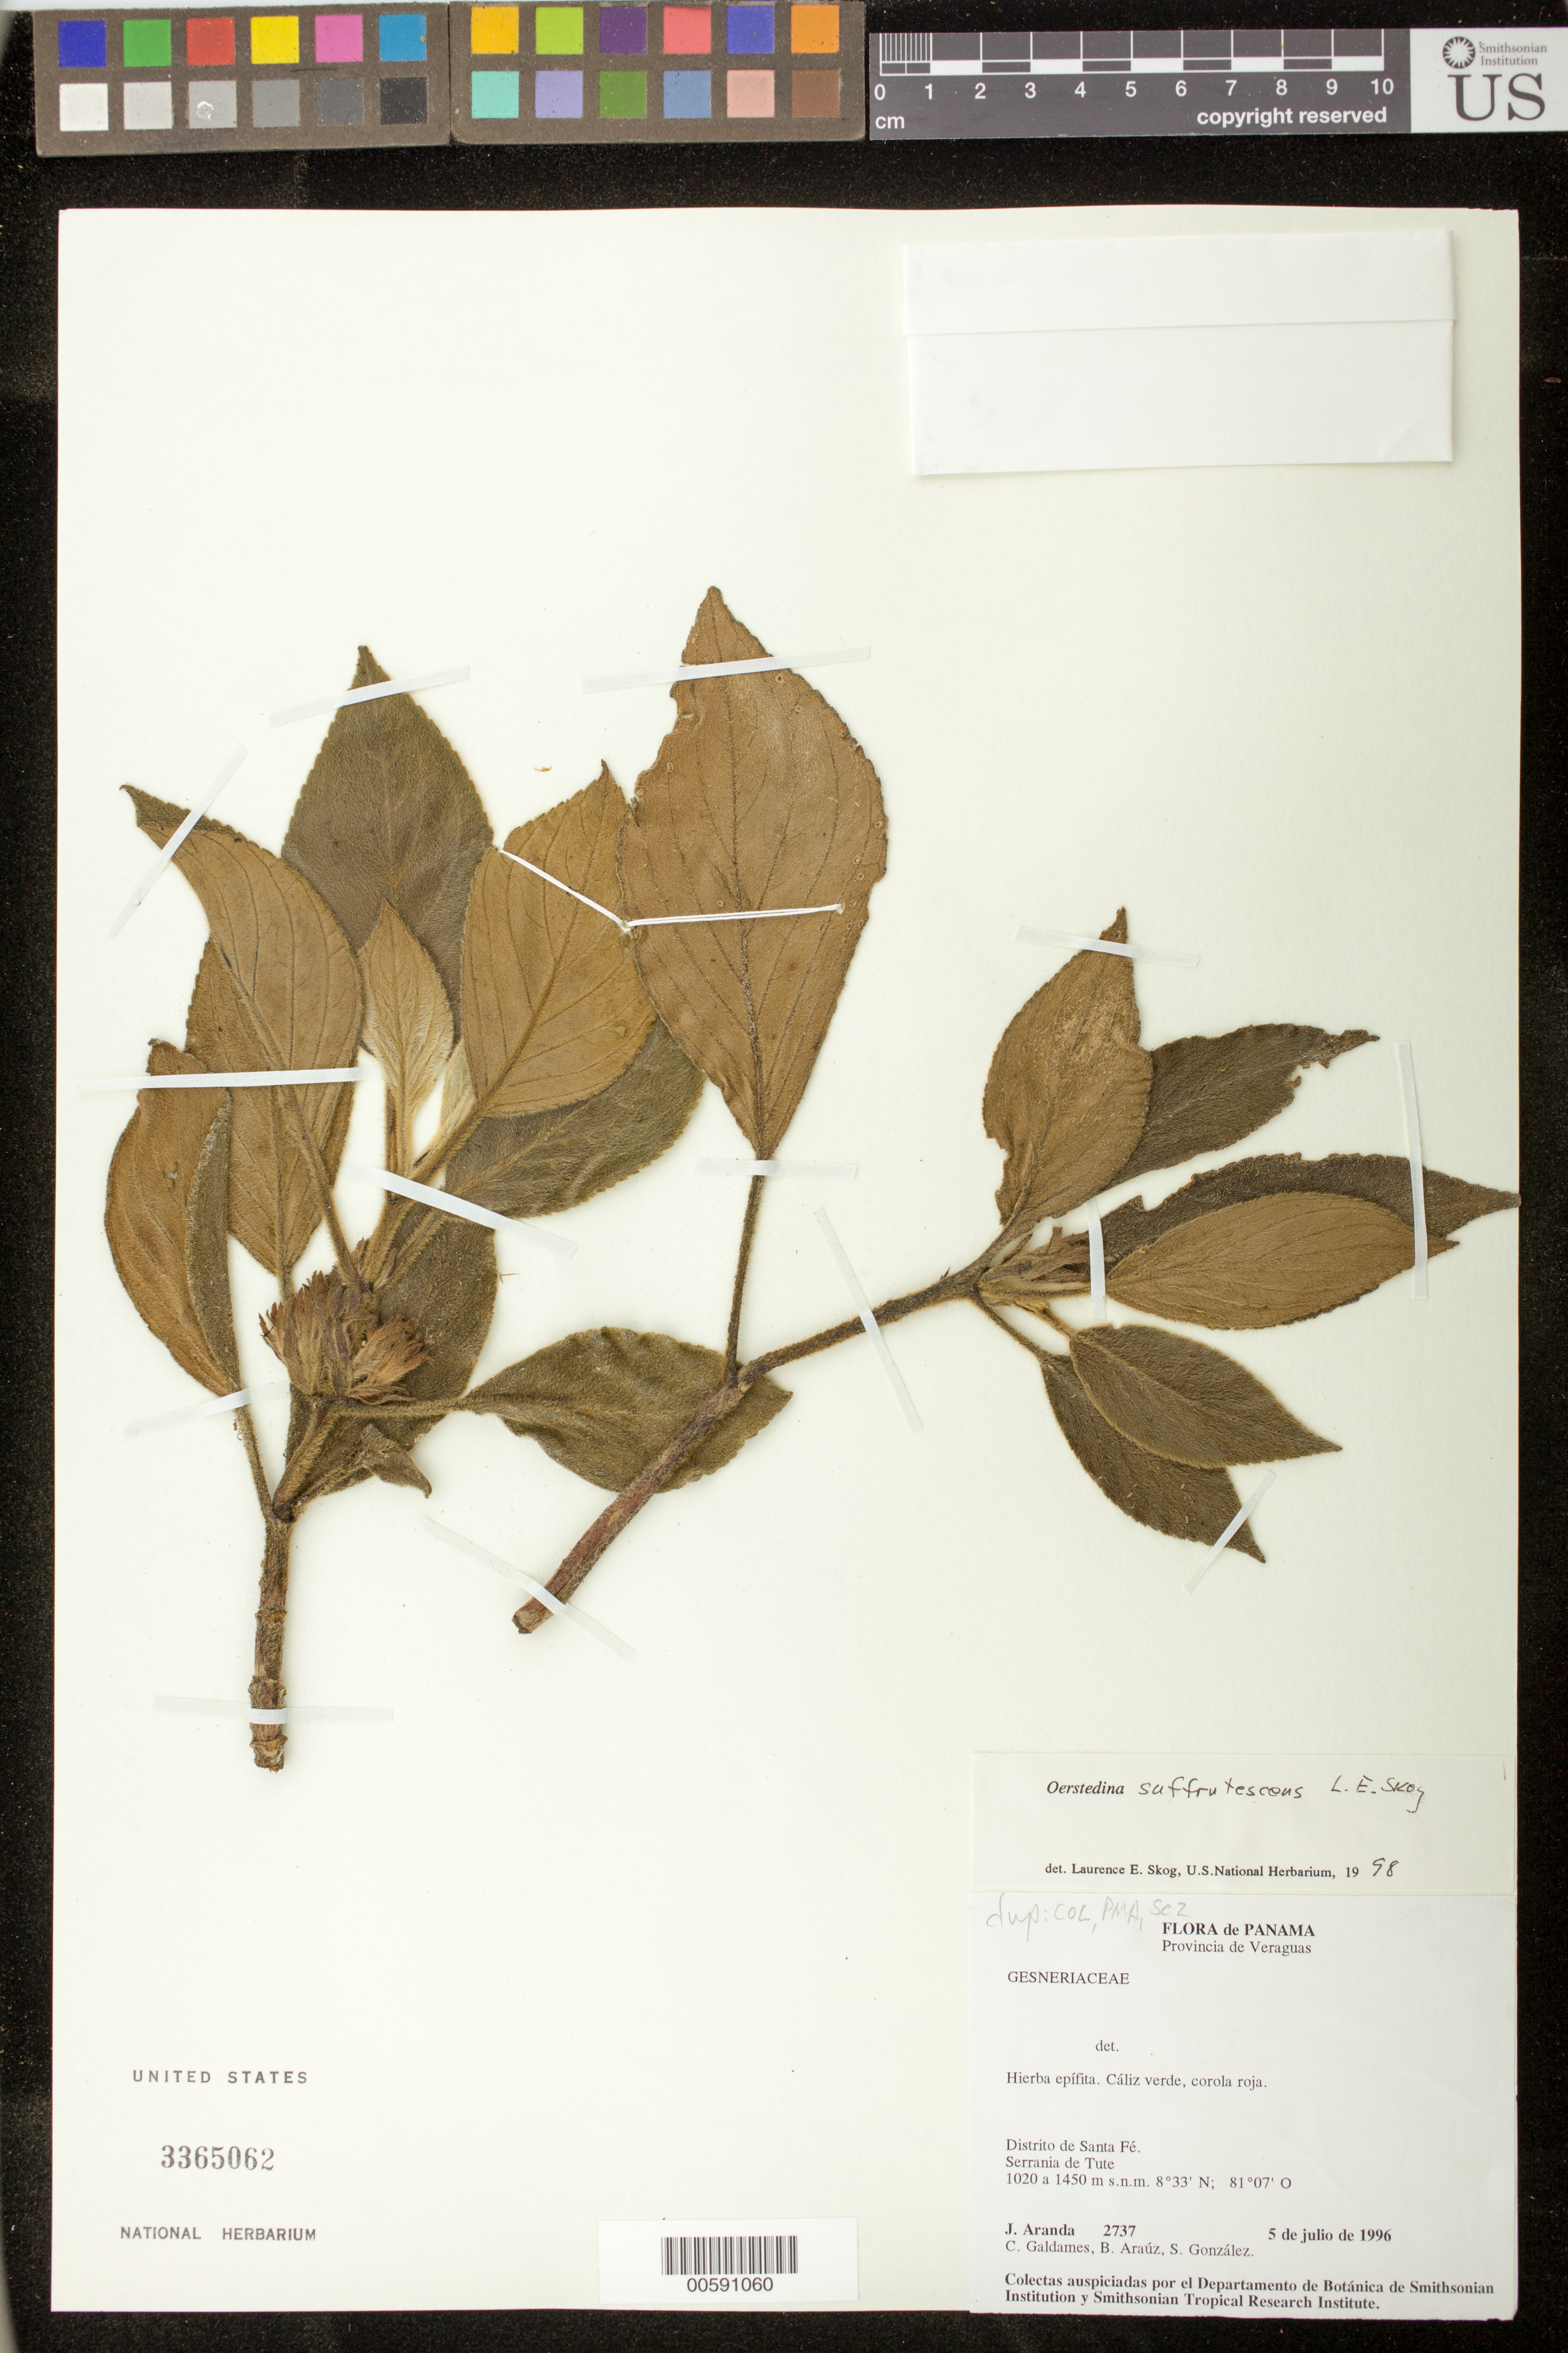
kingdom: Plantae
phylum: Tracheophyta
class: Magnoliopsida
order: Lamiales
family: Gesneriaceae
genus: Oerstedina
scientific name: Oerstedina suffrutescens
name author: L.E. Skog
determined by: Skog, Laurence E.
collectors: J. Aranda, C. Galdames, B. Araúz & S. González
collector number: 2737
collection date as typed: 05 Jul 1996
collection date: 1996-07-05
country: Panama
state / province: Veraguas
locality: Distrito de Santa Fé; Serrania de Tute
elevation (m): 1020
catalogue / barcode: US 3365062